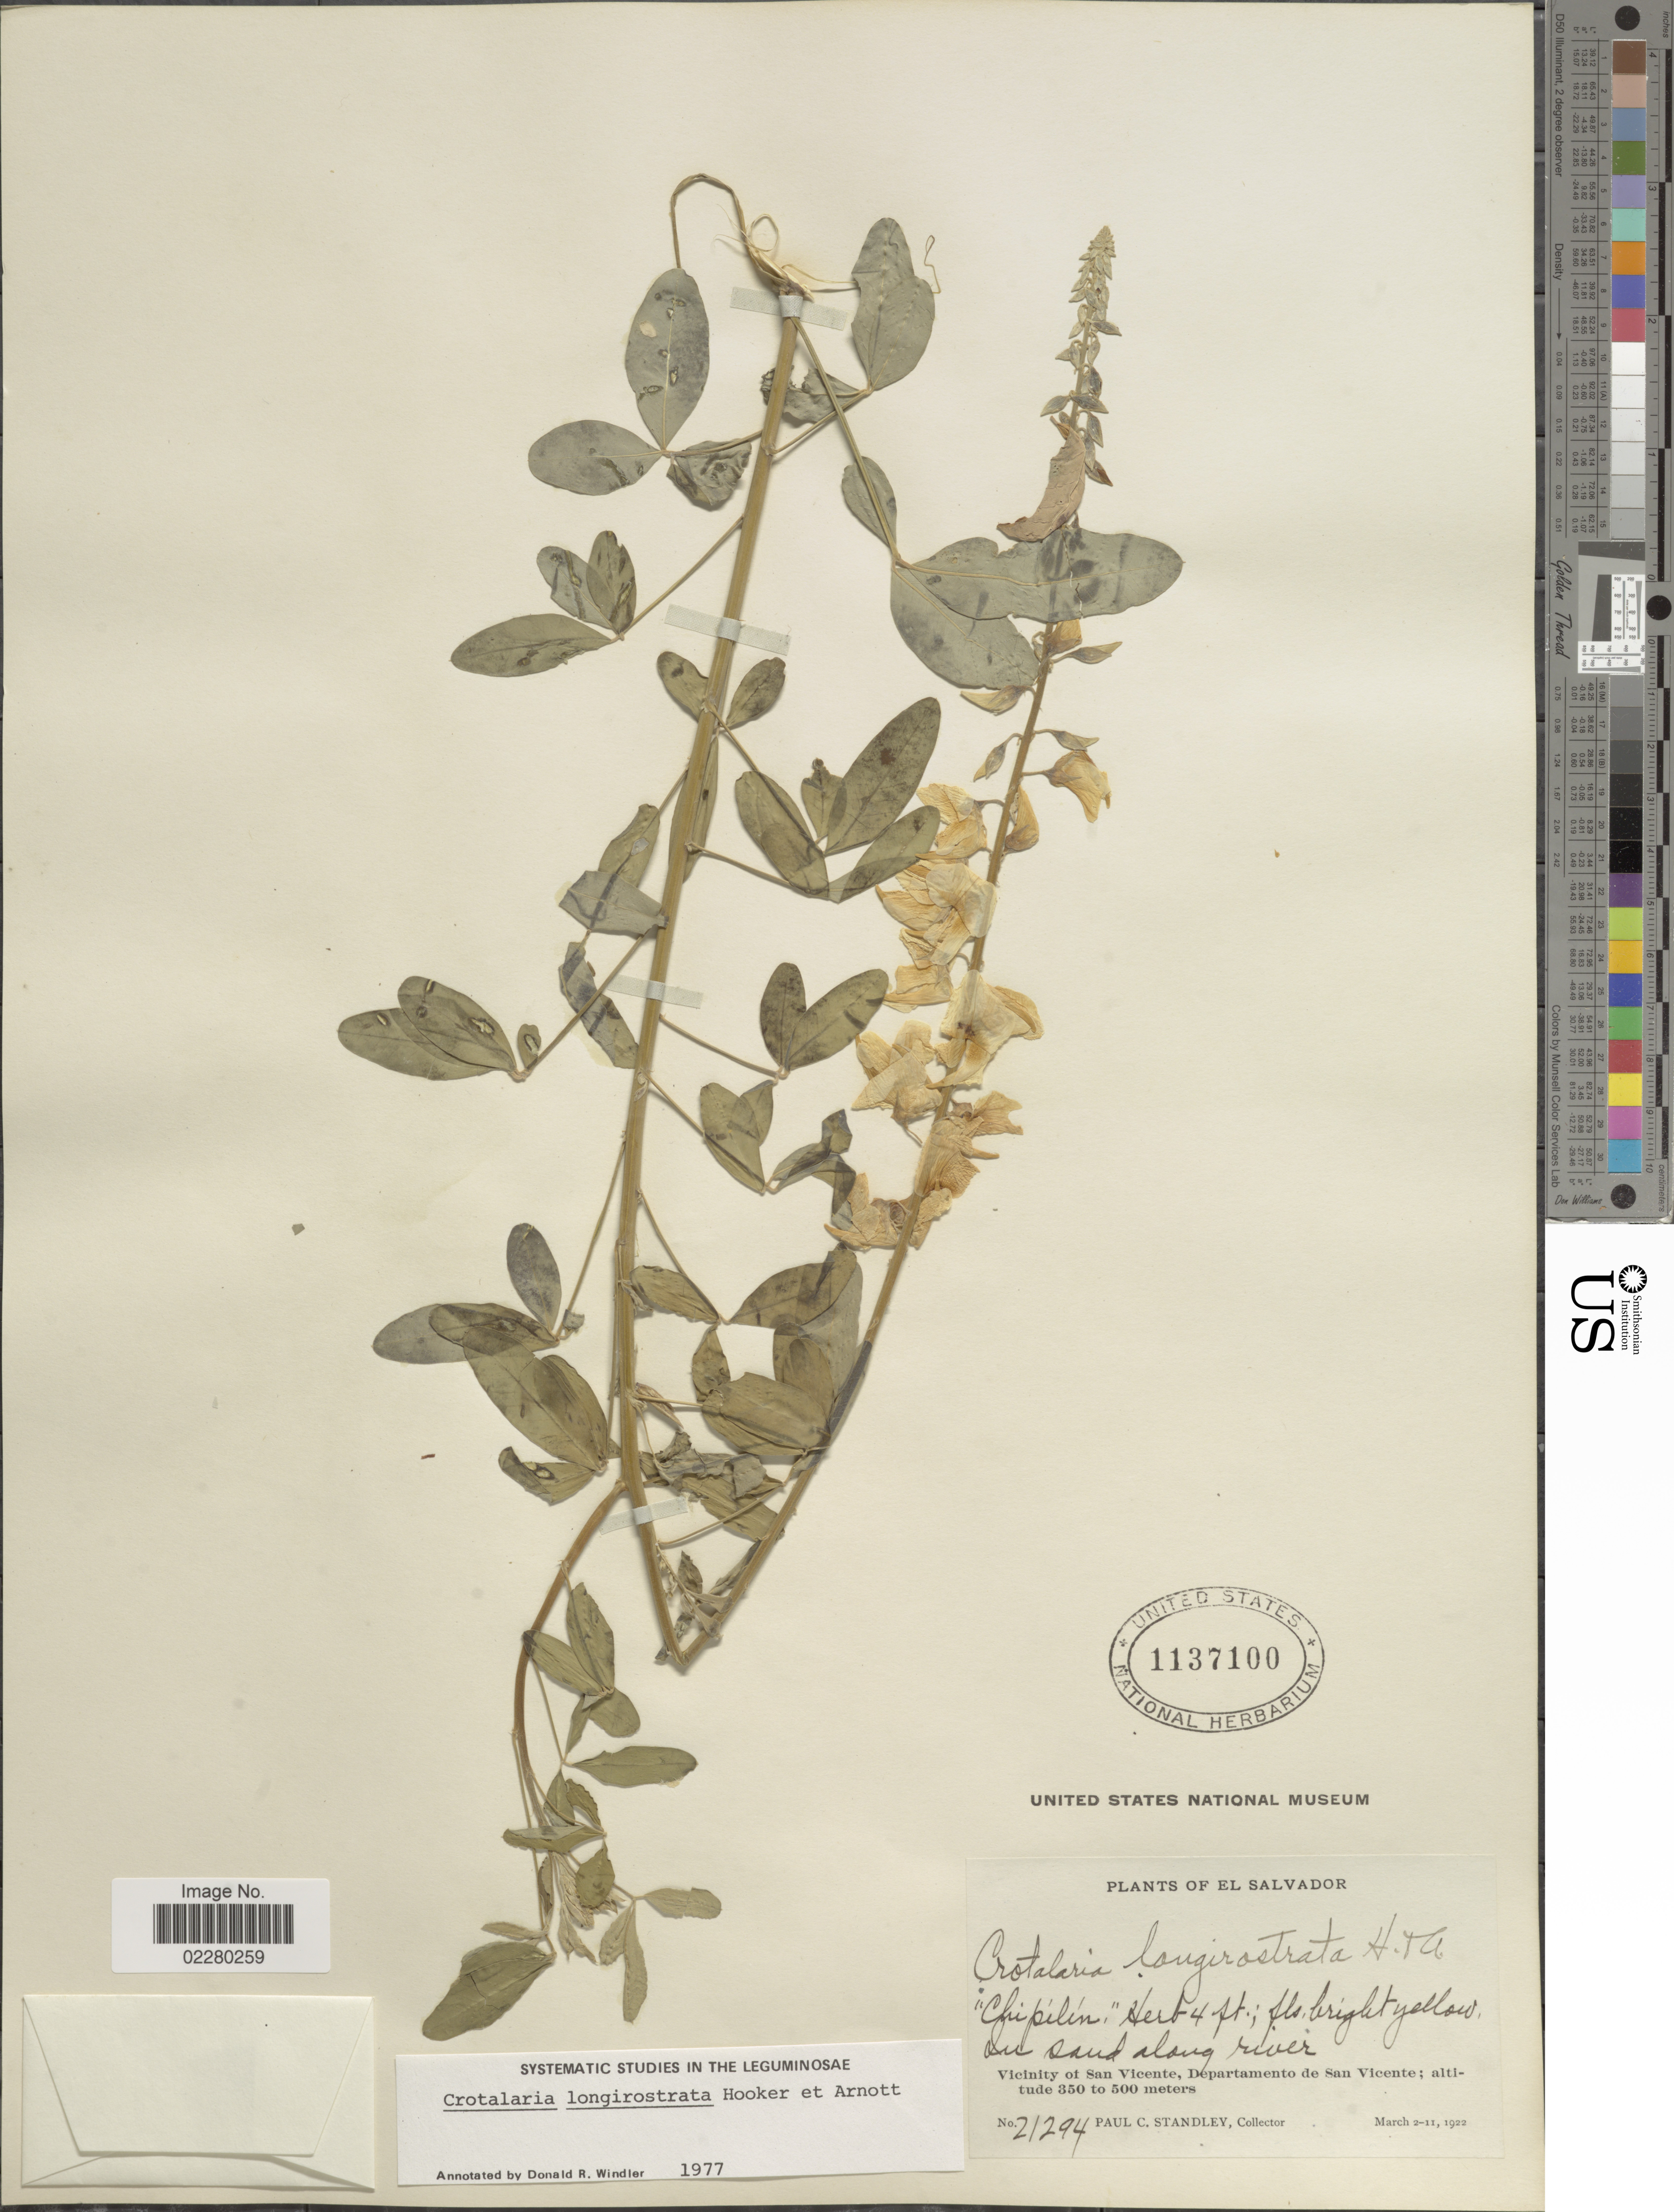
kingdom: Plantae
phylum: Tracheophyta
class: Magnoliopsida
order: Fabales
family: Fabaceae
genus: Crotalaria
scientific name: Crotalaria longirostrata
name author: Hook. & Arn.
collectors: P. C. Standley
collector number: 21294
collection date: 1922-03-02/1922-03-11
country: El Salvador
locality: Vicinity of San Vicente, Departamento de San Vicente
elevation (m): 350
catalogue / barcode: US 1137100